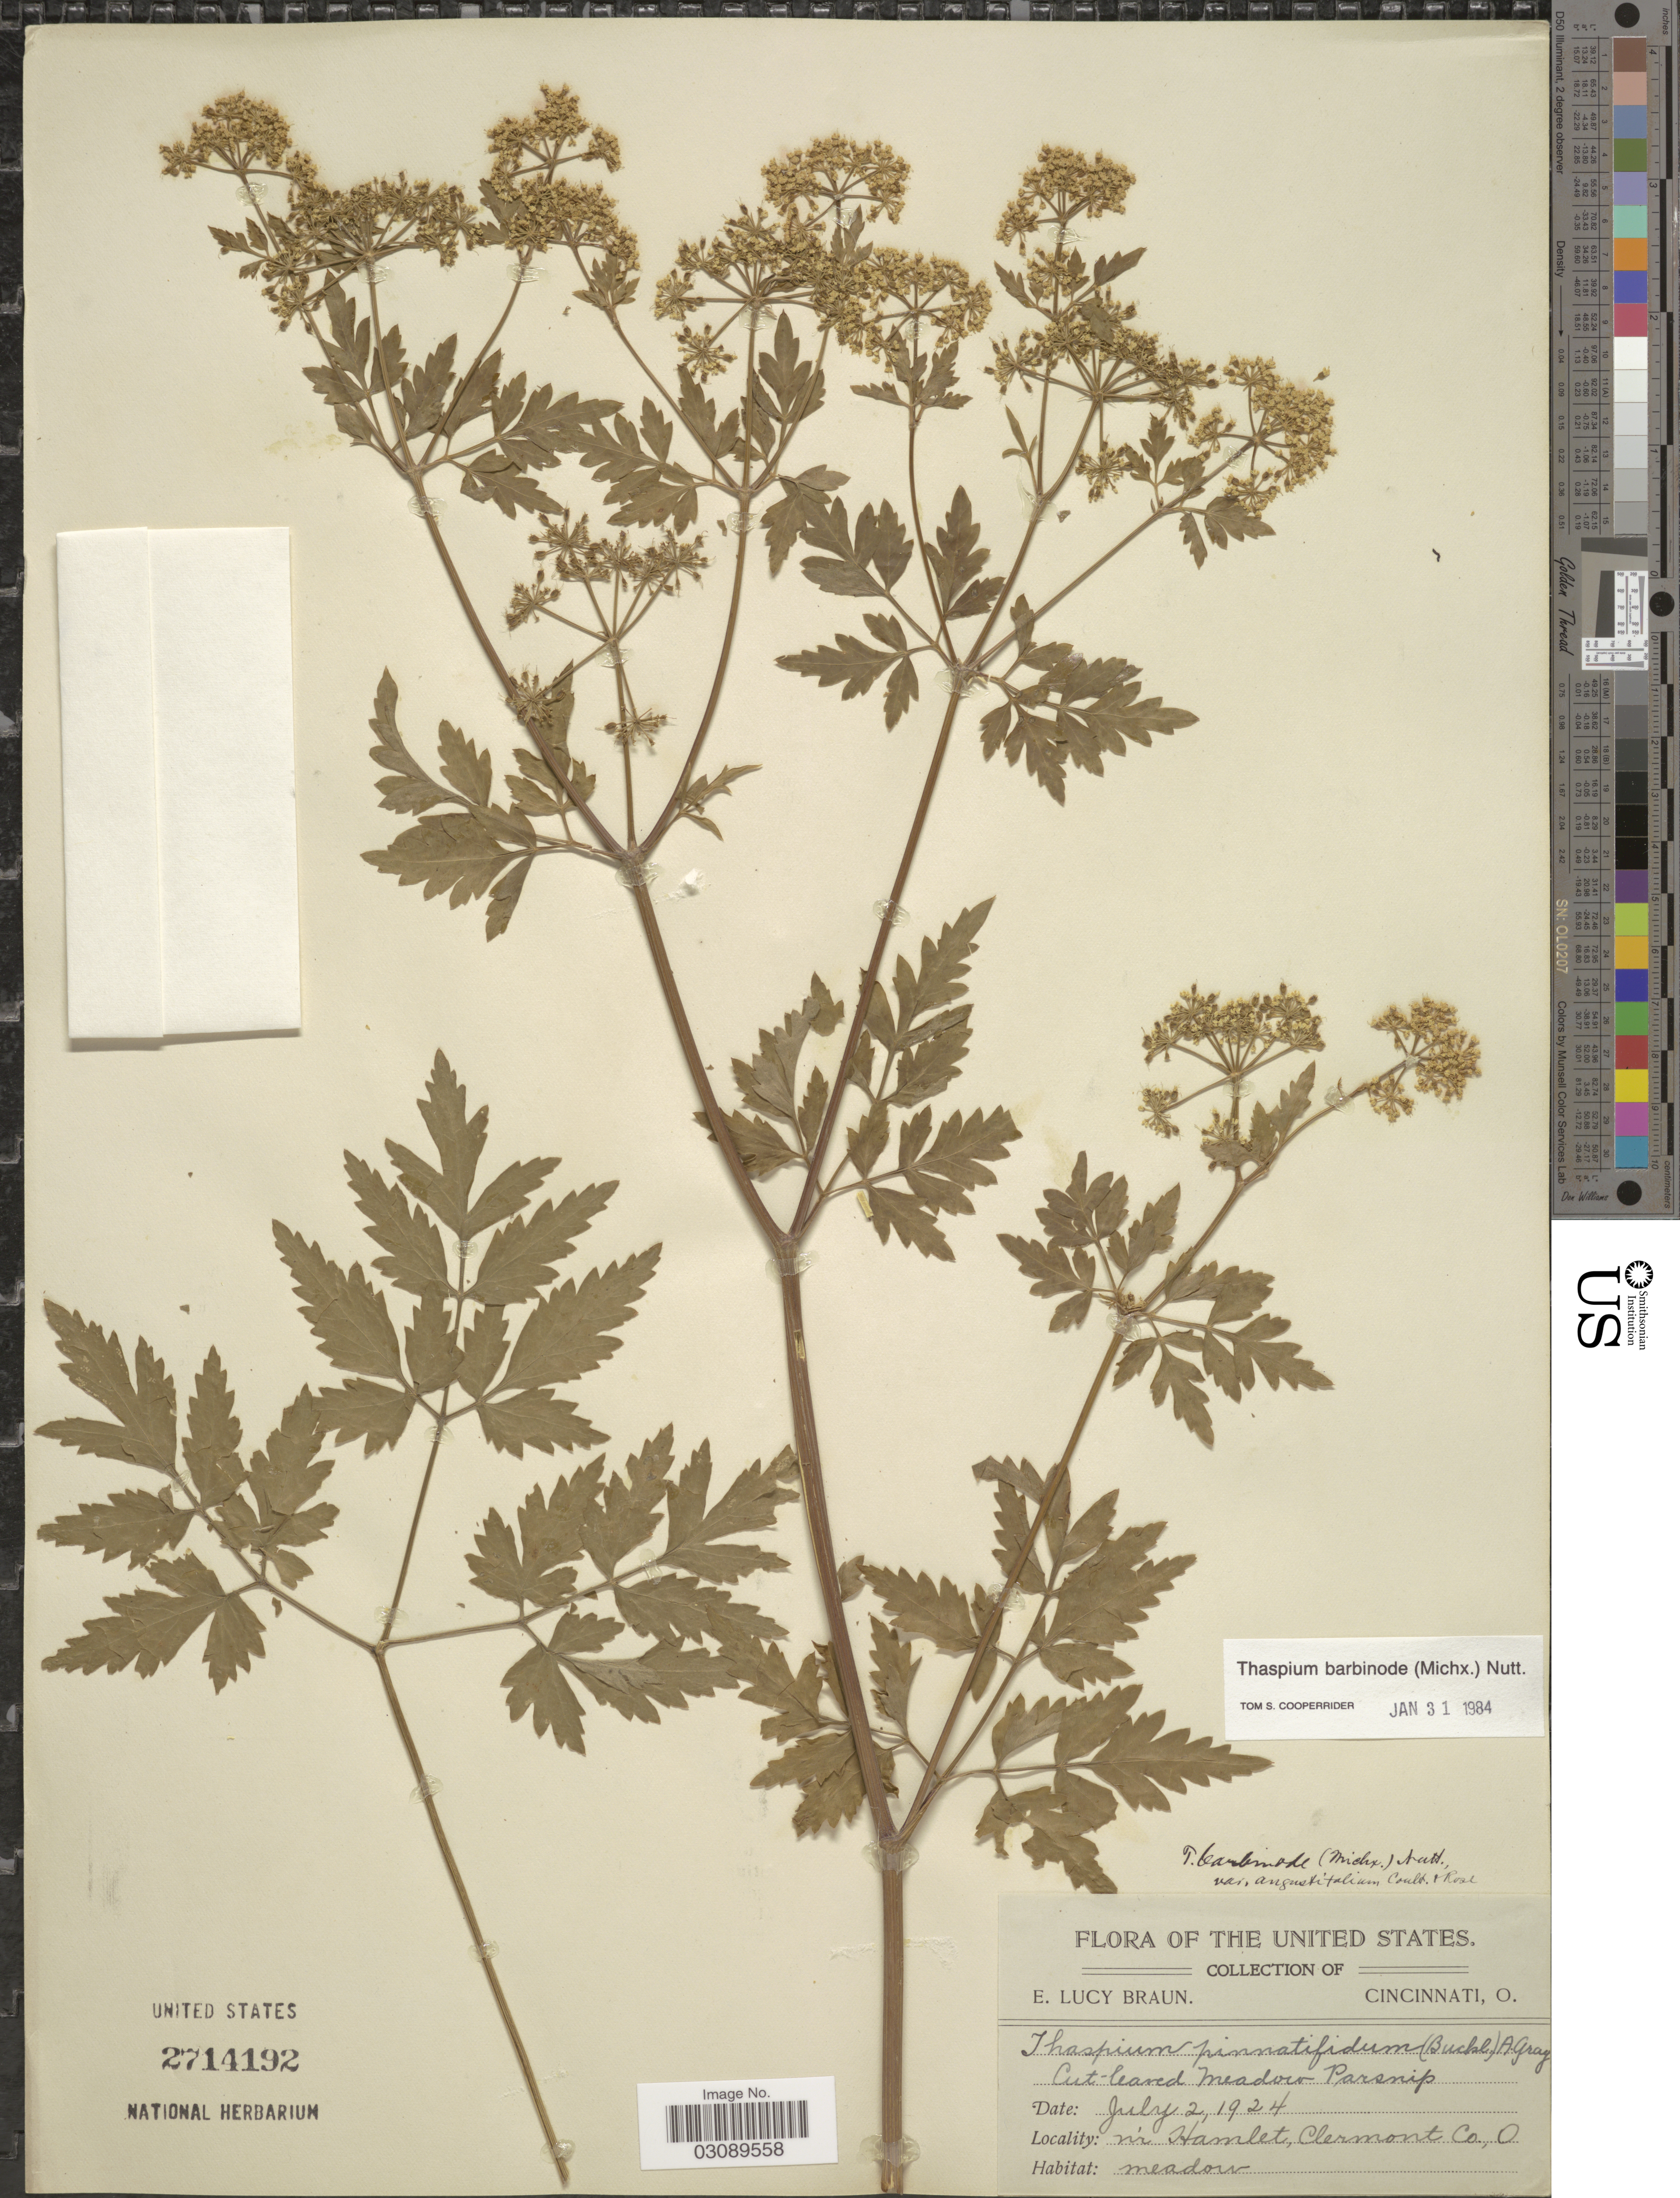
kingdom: Plantae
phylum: Tracheophyta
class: Magnoliopsida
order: Apiales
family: Apiaceae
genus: Thaspium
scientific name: Thaspium barbinode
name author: (Michx.) Nutt.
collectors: E. L. Braun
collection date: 1924-07-02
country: United States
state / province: Ohio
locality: N'r Hamlet, Clermont Co.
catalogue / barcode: US 2714192